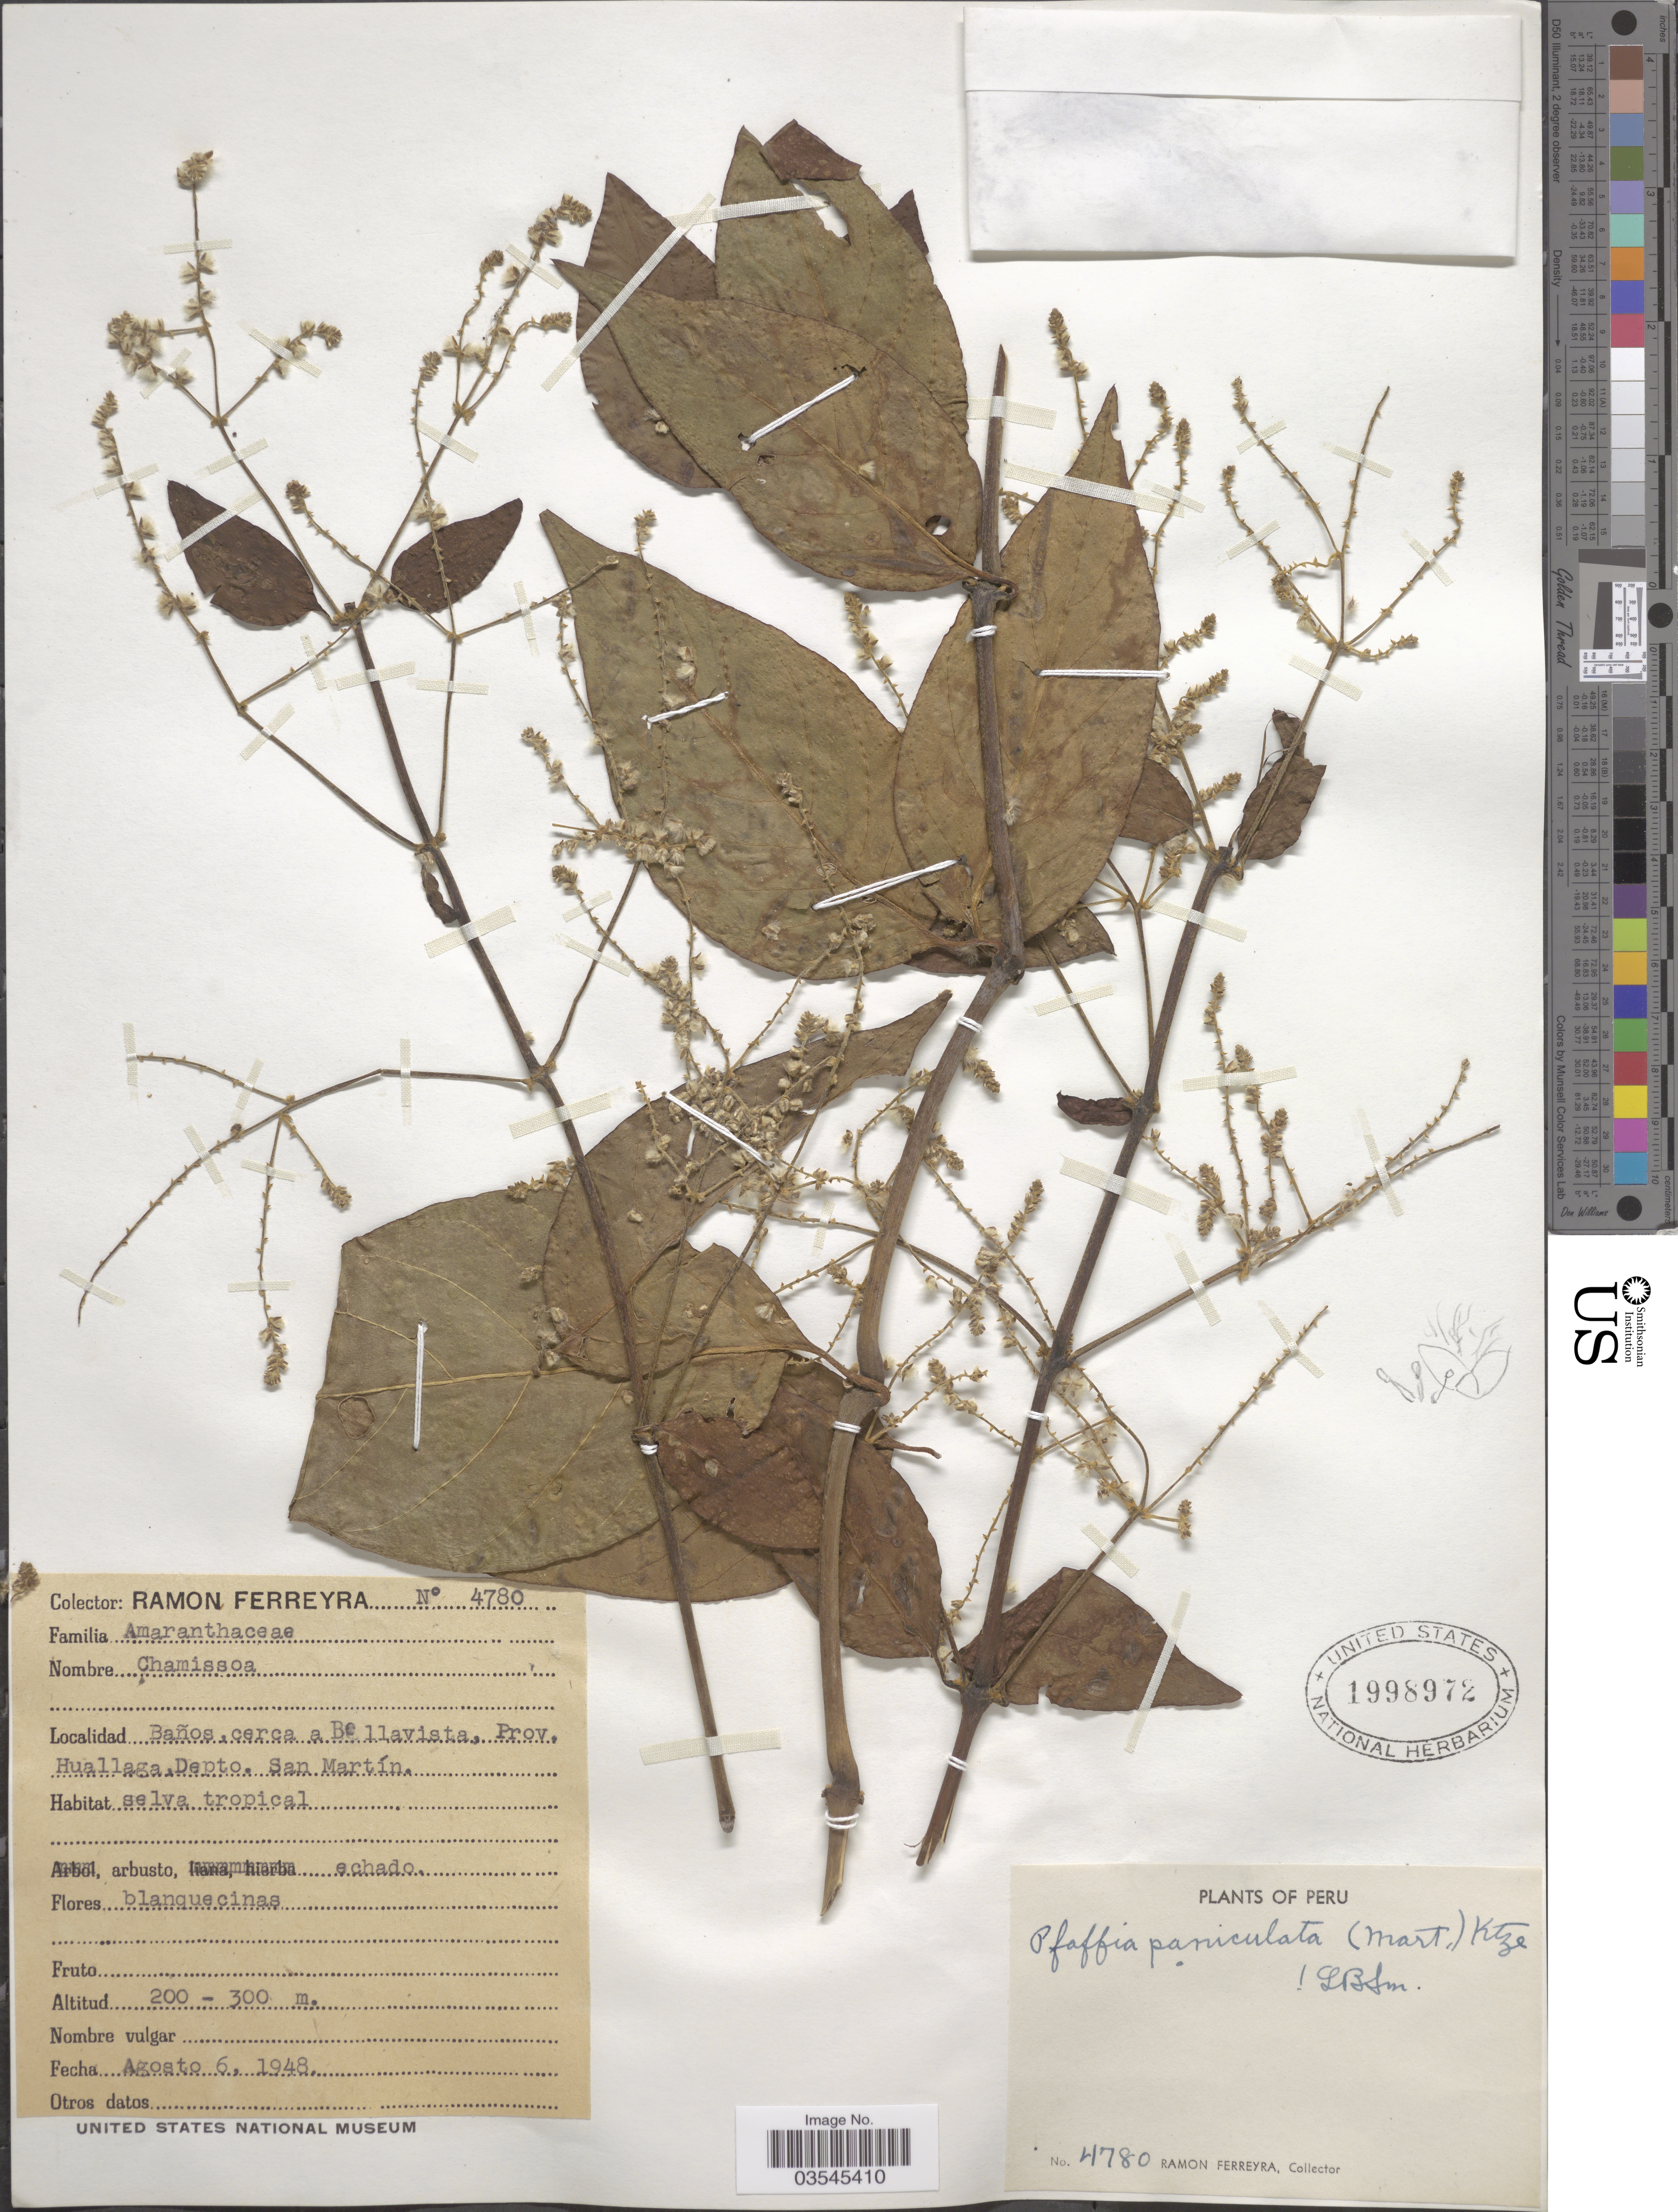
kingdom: Plantae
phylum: Tracheophyta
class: Magnoliopsida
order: Caryophyllales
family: Amaranthaceae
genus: Pfaffia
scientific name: Pfaffia paniculata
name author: (Mart.) Kuntze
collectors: R. A. Ferreyra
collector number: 4780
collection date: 1948-08-06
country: Peru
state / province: San Martín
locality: Baños, cerca a Bellavista, Prov. Huallaga, Depto. San Martín.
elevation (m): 200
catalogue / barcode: US 1998972